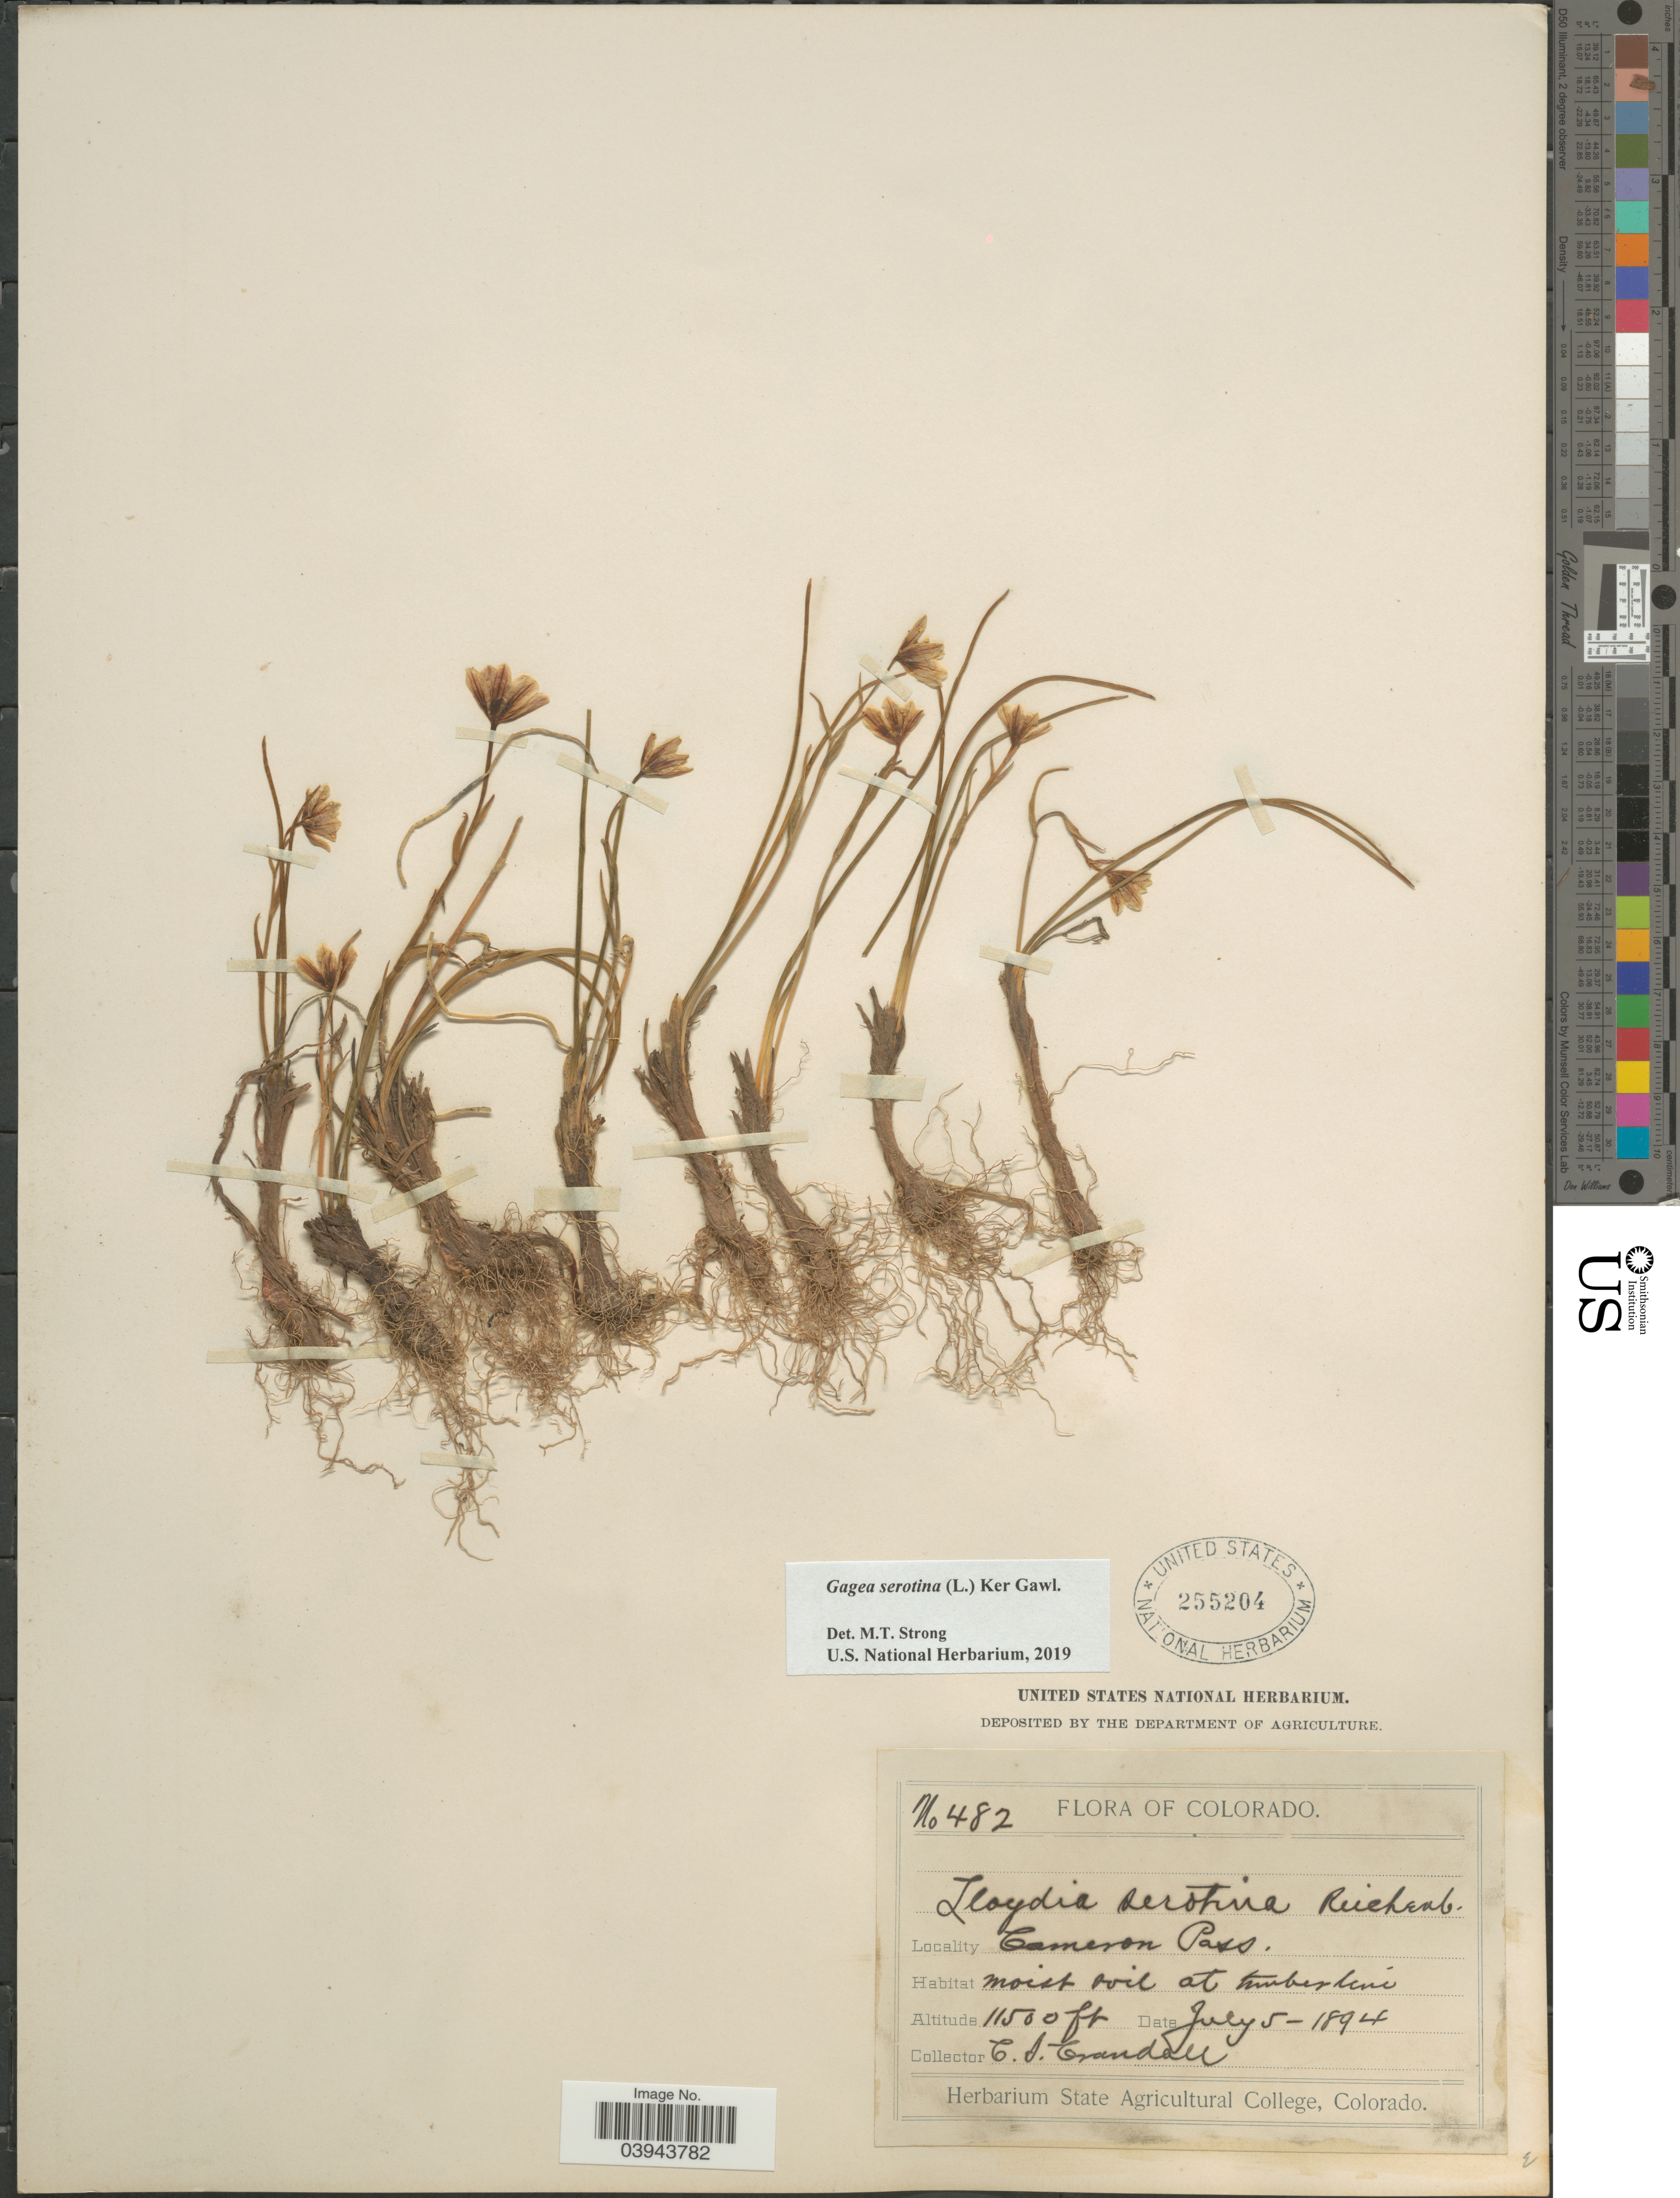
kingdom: Plantae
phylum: Tracheophyta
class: Liliopsida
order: Liliales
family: Liliaceae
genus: Lloydia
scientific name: Lloydia serotina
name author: (L.) Salisb. ex Rchb.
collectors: C. Crandall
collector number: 482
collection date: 1894-07-05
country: United States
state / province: Colorado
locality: Cameron Pass.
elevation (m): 3505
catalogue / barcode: US 255204